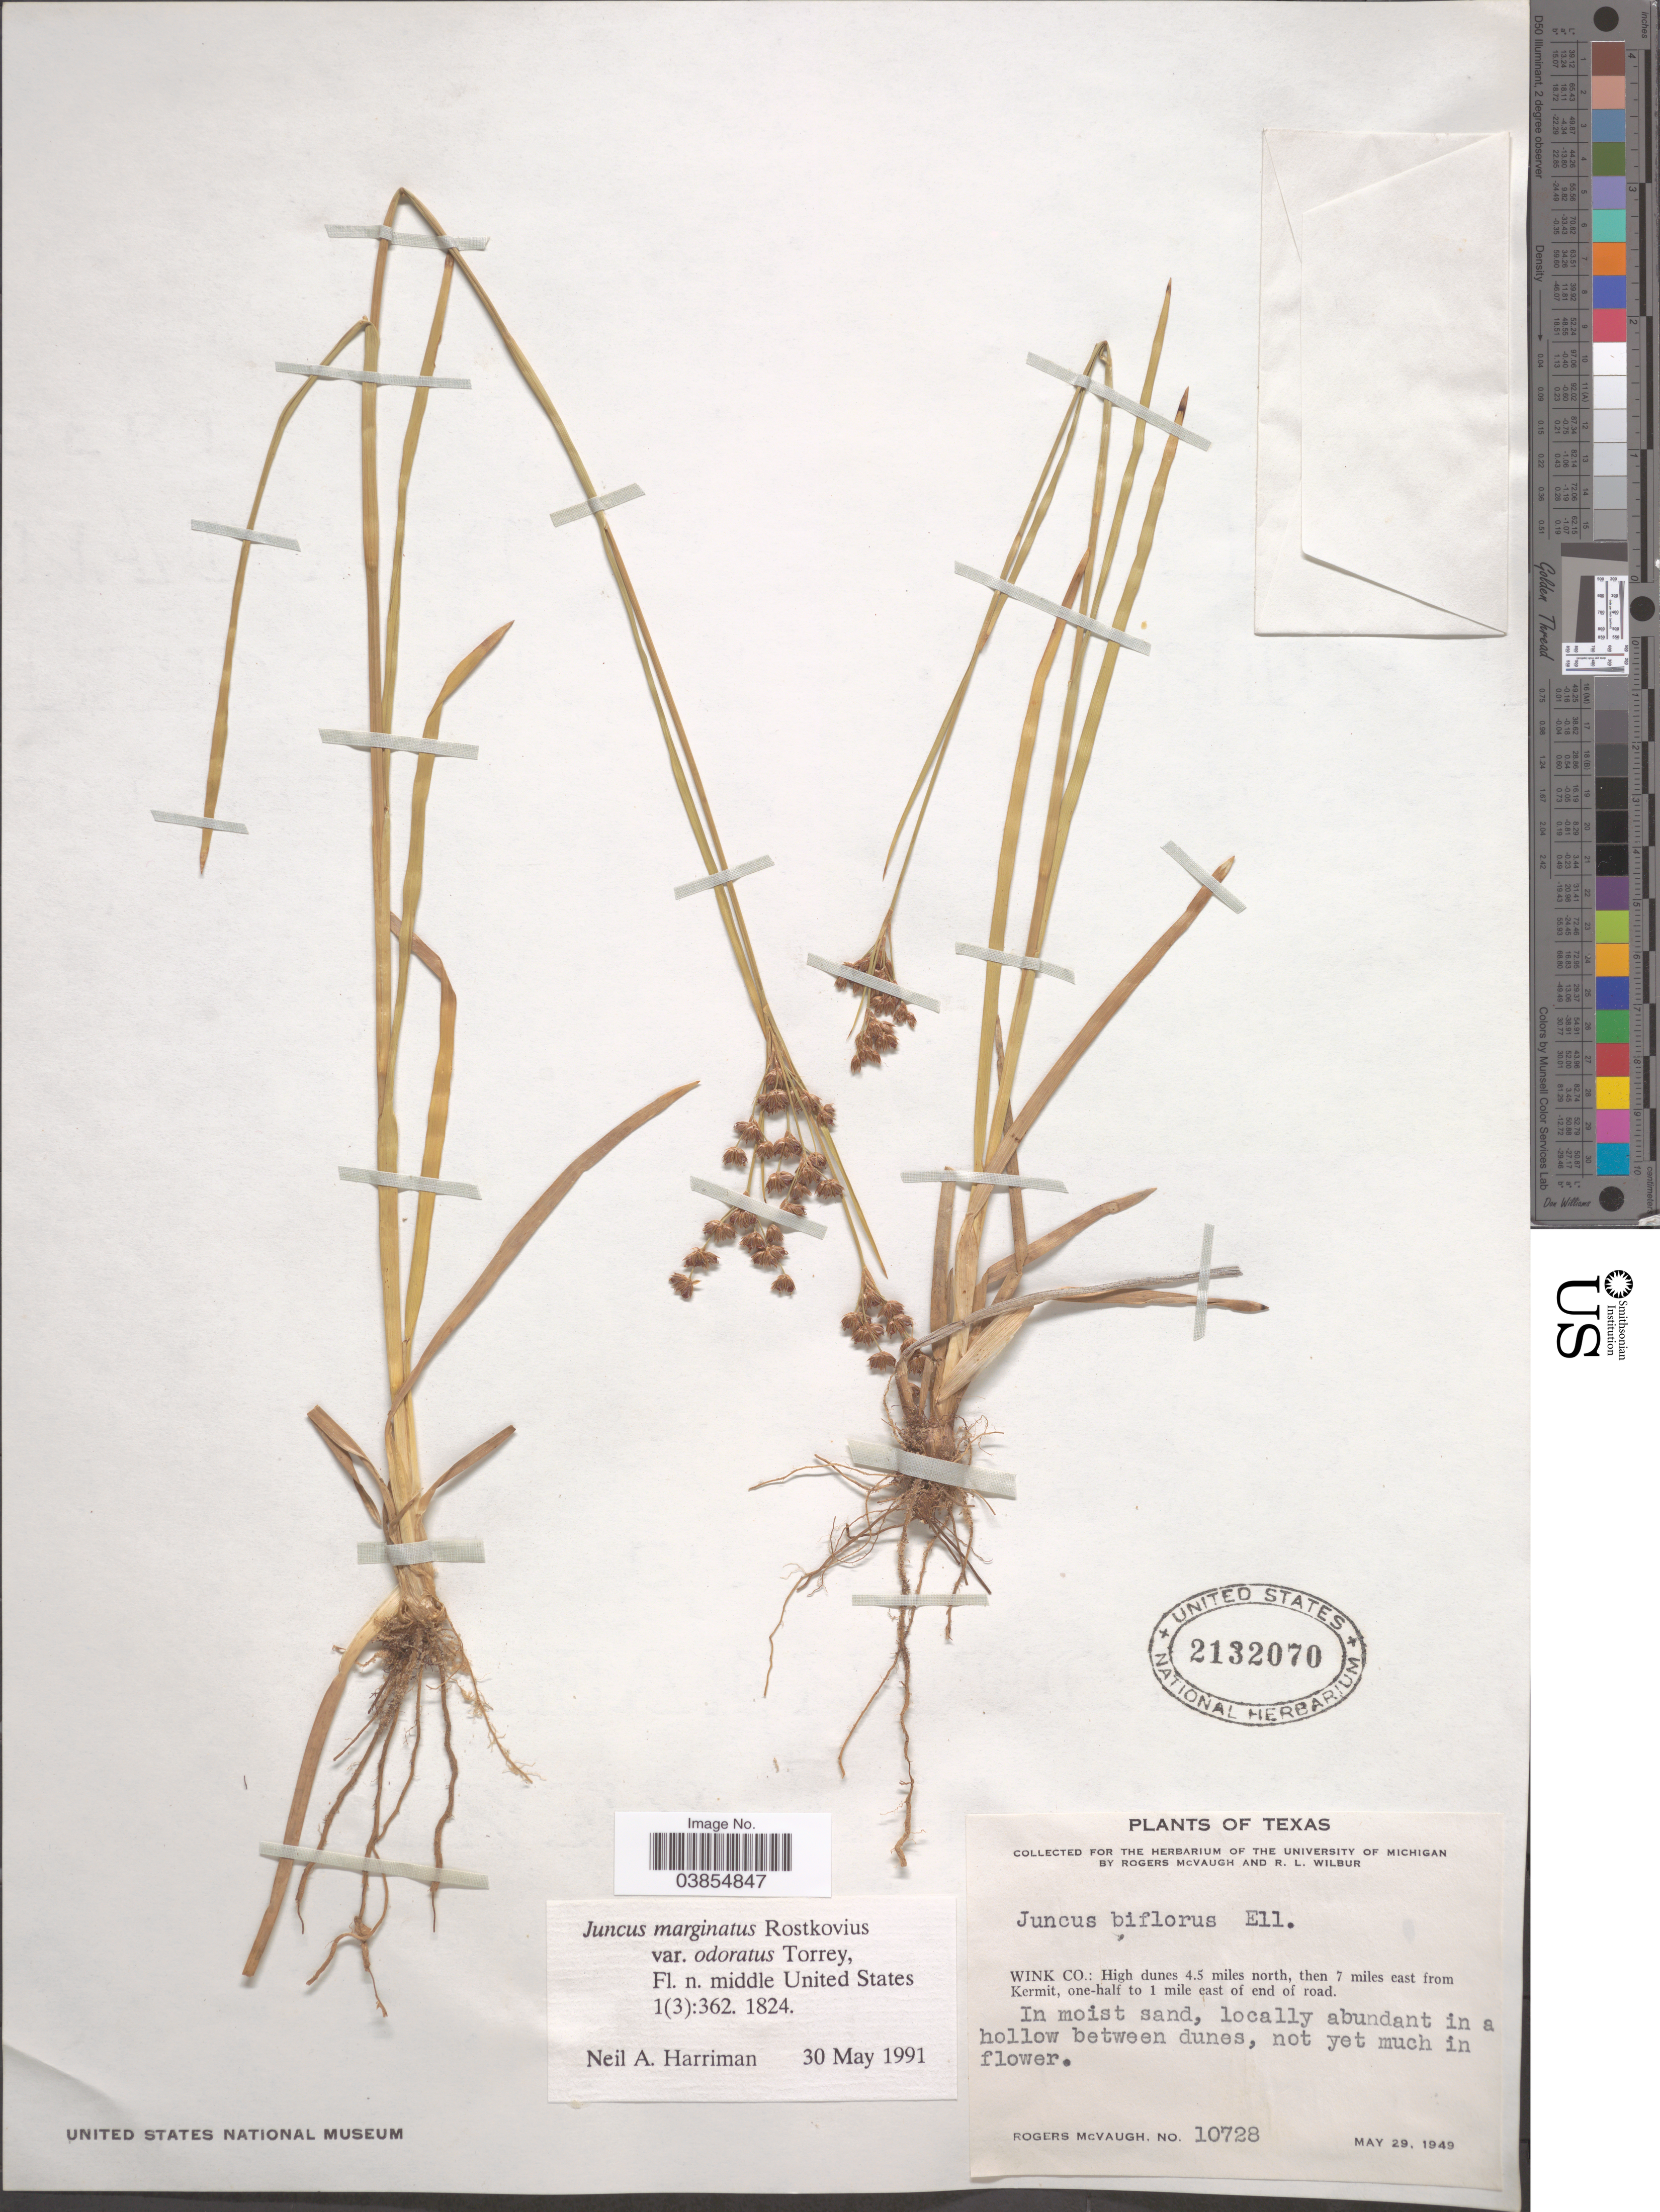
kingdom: Plantae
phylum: Tracheophyta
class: Liliopsida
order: Poales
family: Juncaceae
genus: Juncus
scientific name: Juncus marginatus var. odoratus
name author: Torr.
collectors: R. McVaugh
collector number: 10728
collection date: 1949-05-29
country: United States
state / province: Texas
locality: Wink Co.: High dunes 4.5 miles north, then 7 miles east from Kermit, one-half to 1 mile east of end of road.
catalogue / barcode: US 2132070